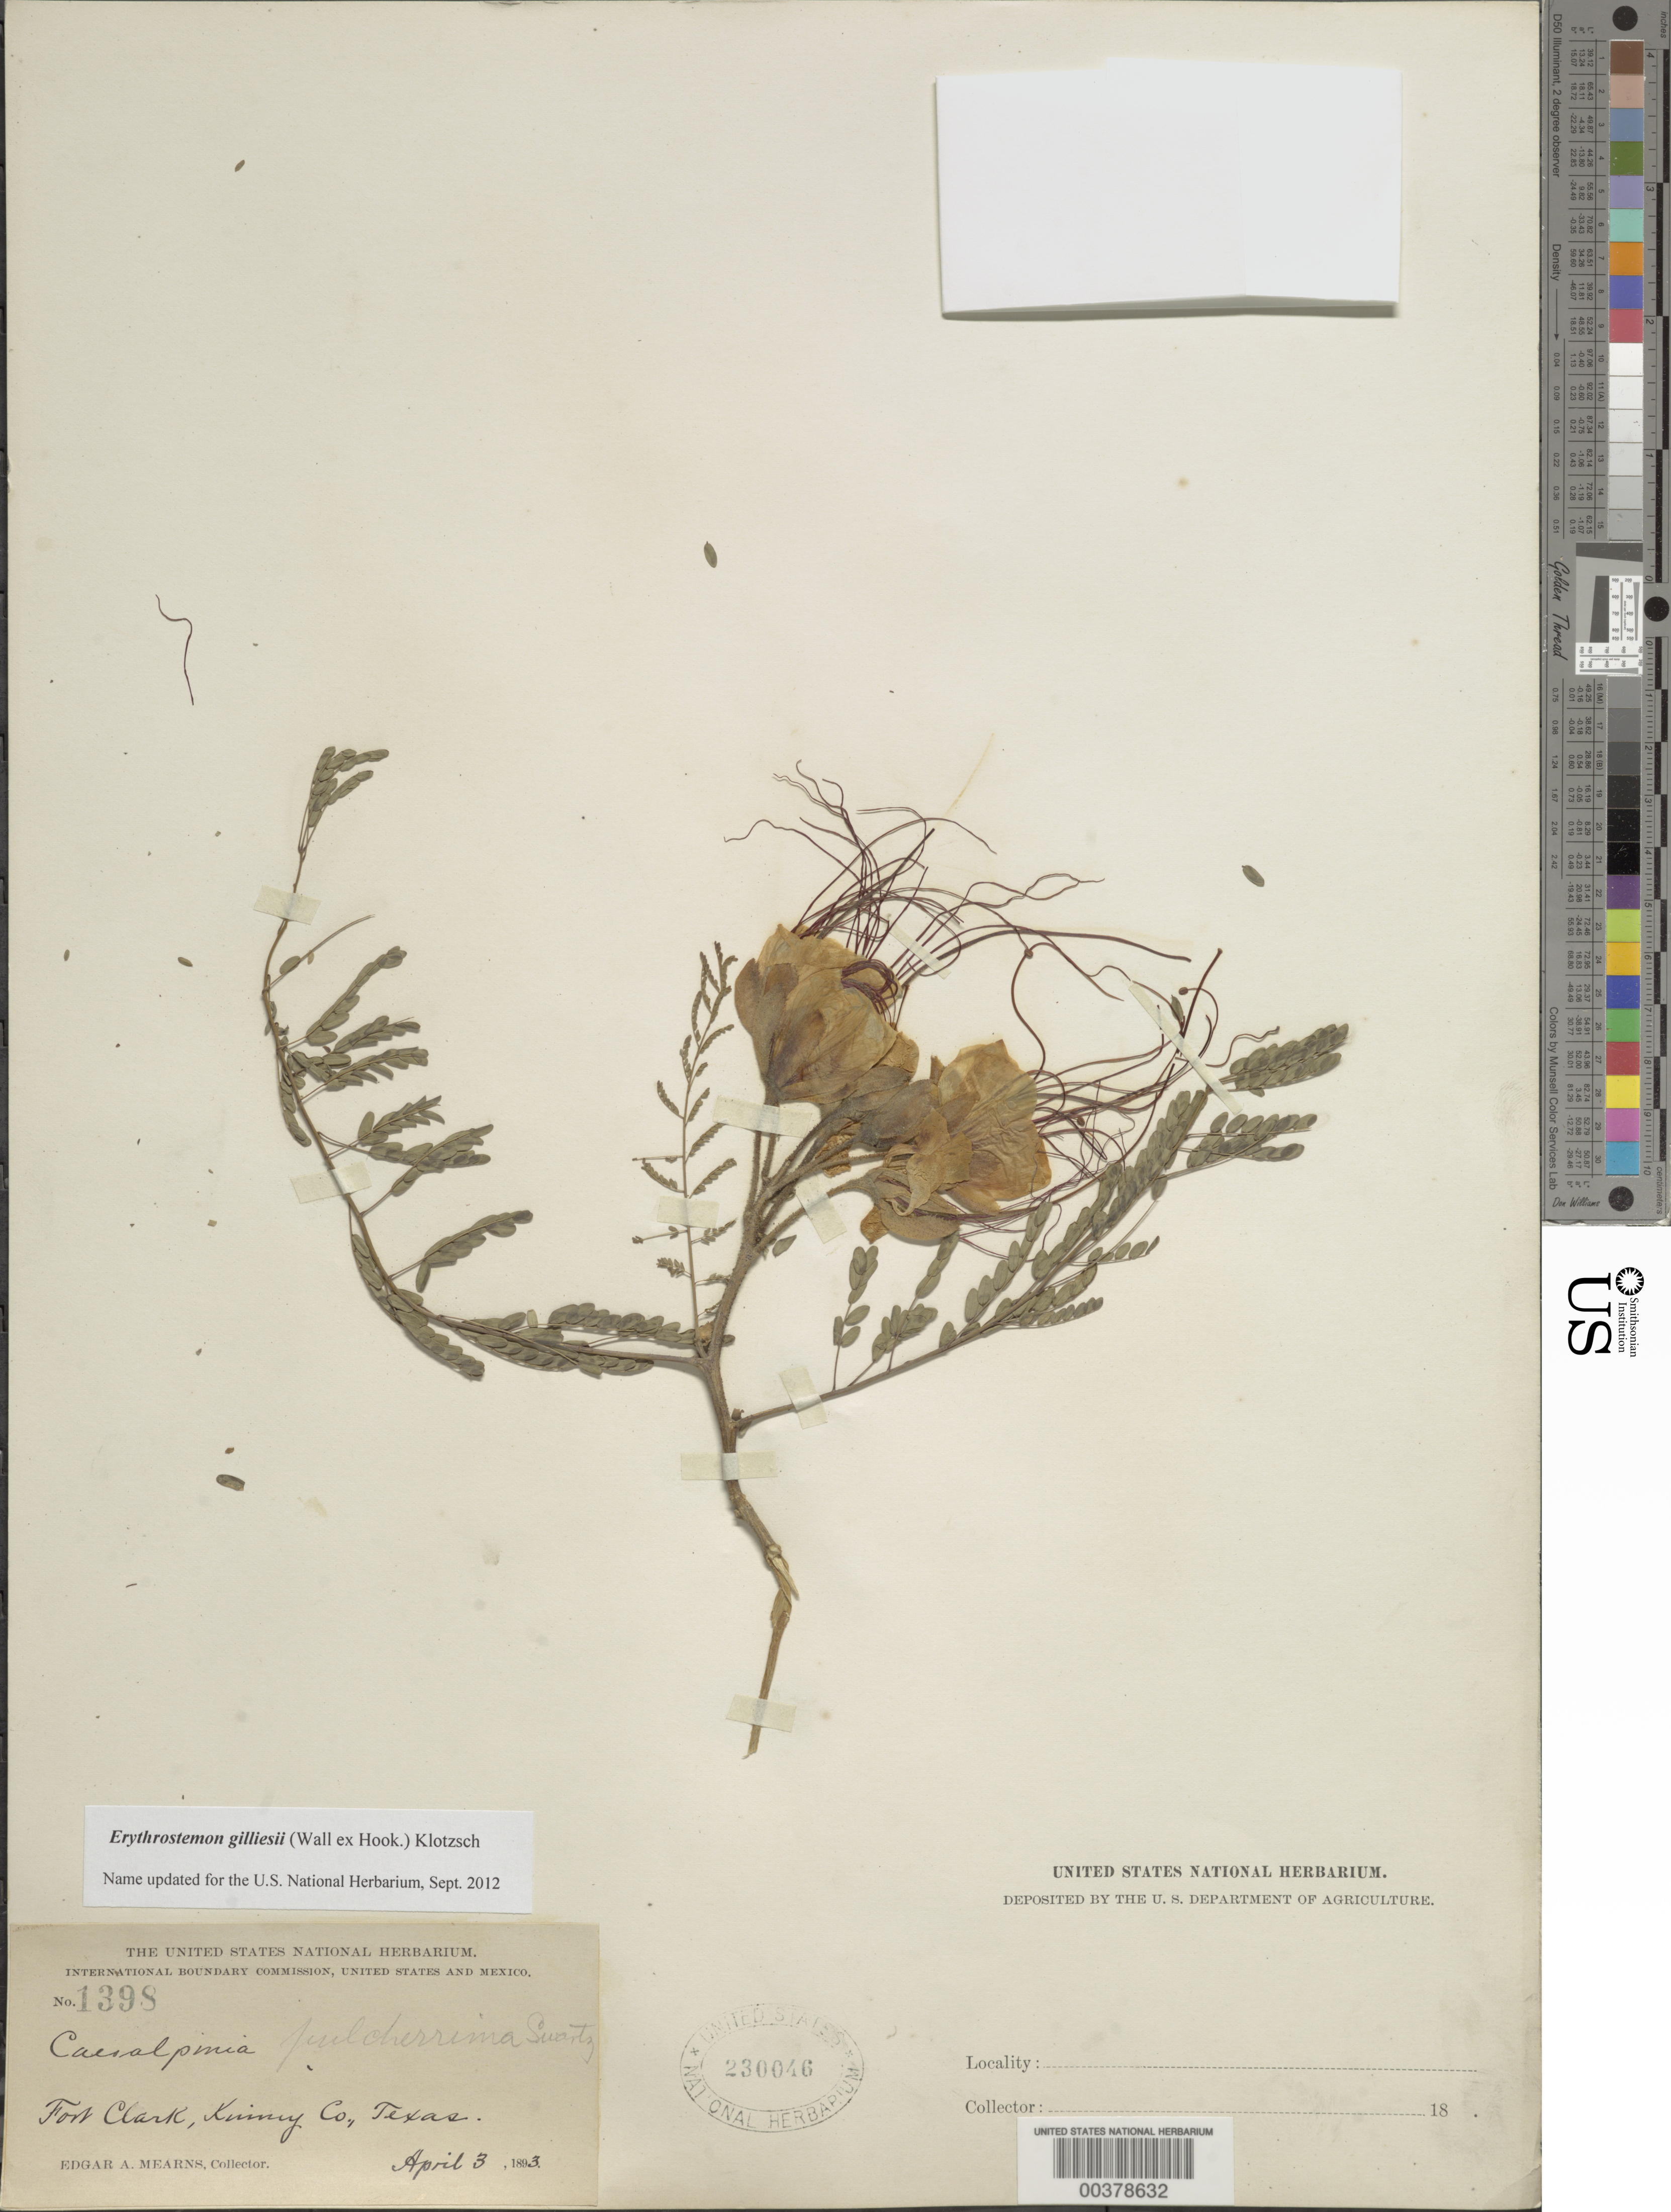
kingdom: Plantae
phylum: Tracheophyta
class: Magnoliopsida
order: Fabales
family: Fabaceae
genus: Erythrostemon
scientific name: Erythrostemon gilliesii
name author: (Hook.) Klotzsch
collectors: E. A. Mearns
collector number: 1398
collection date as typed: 03 Apr 1893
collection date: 1893-04-03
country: United States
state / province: Texas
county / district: Kinney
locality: Fort clark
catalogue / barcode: US 230046